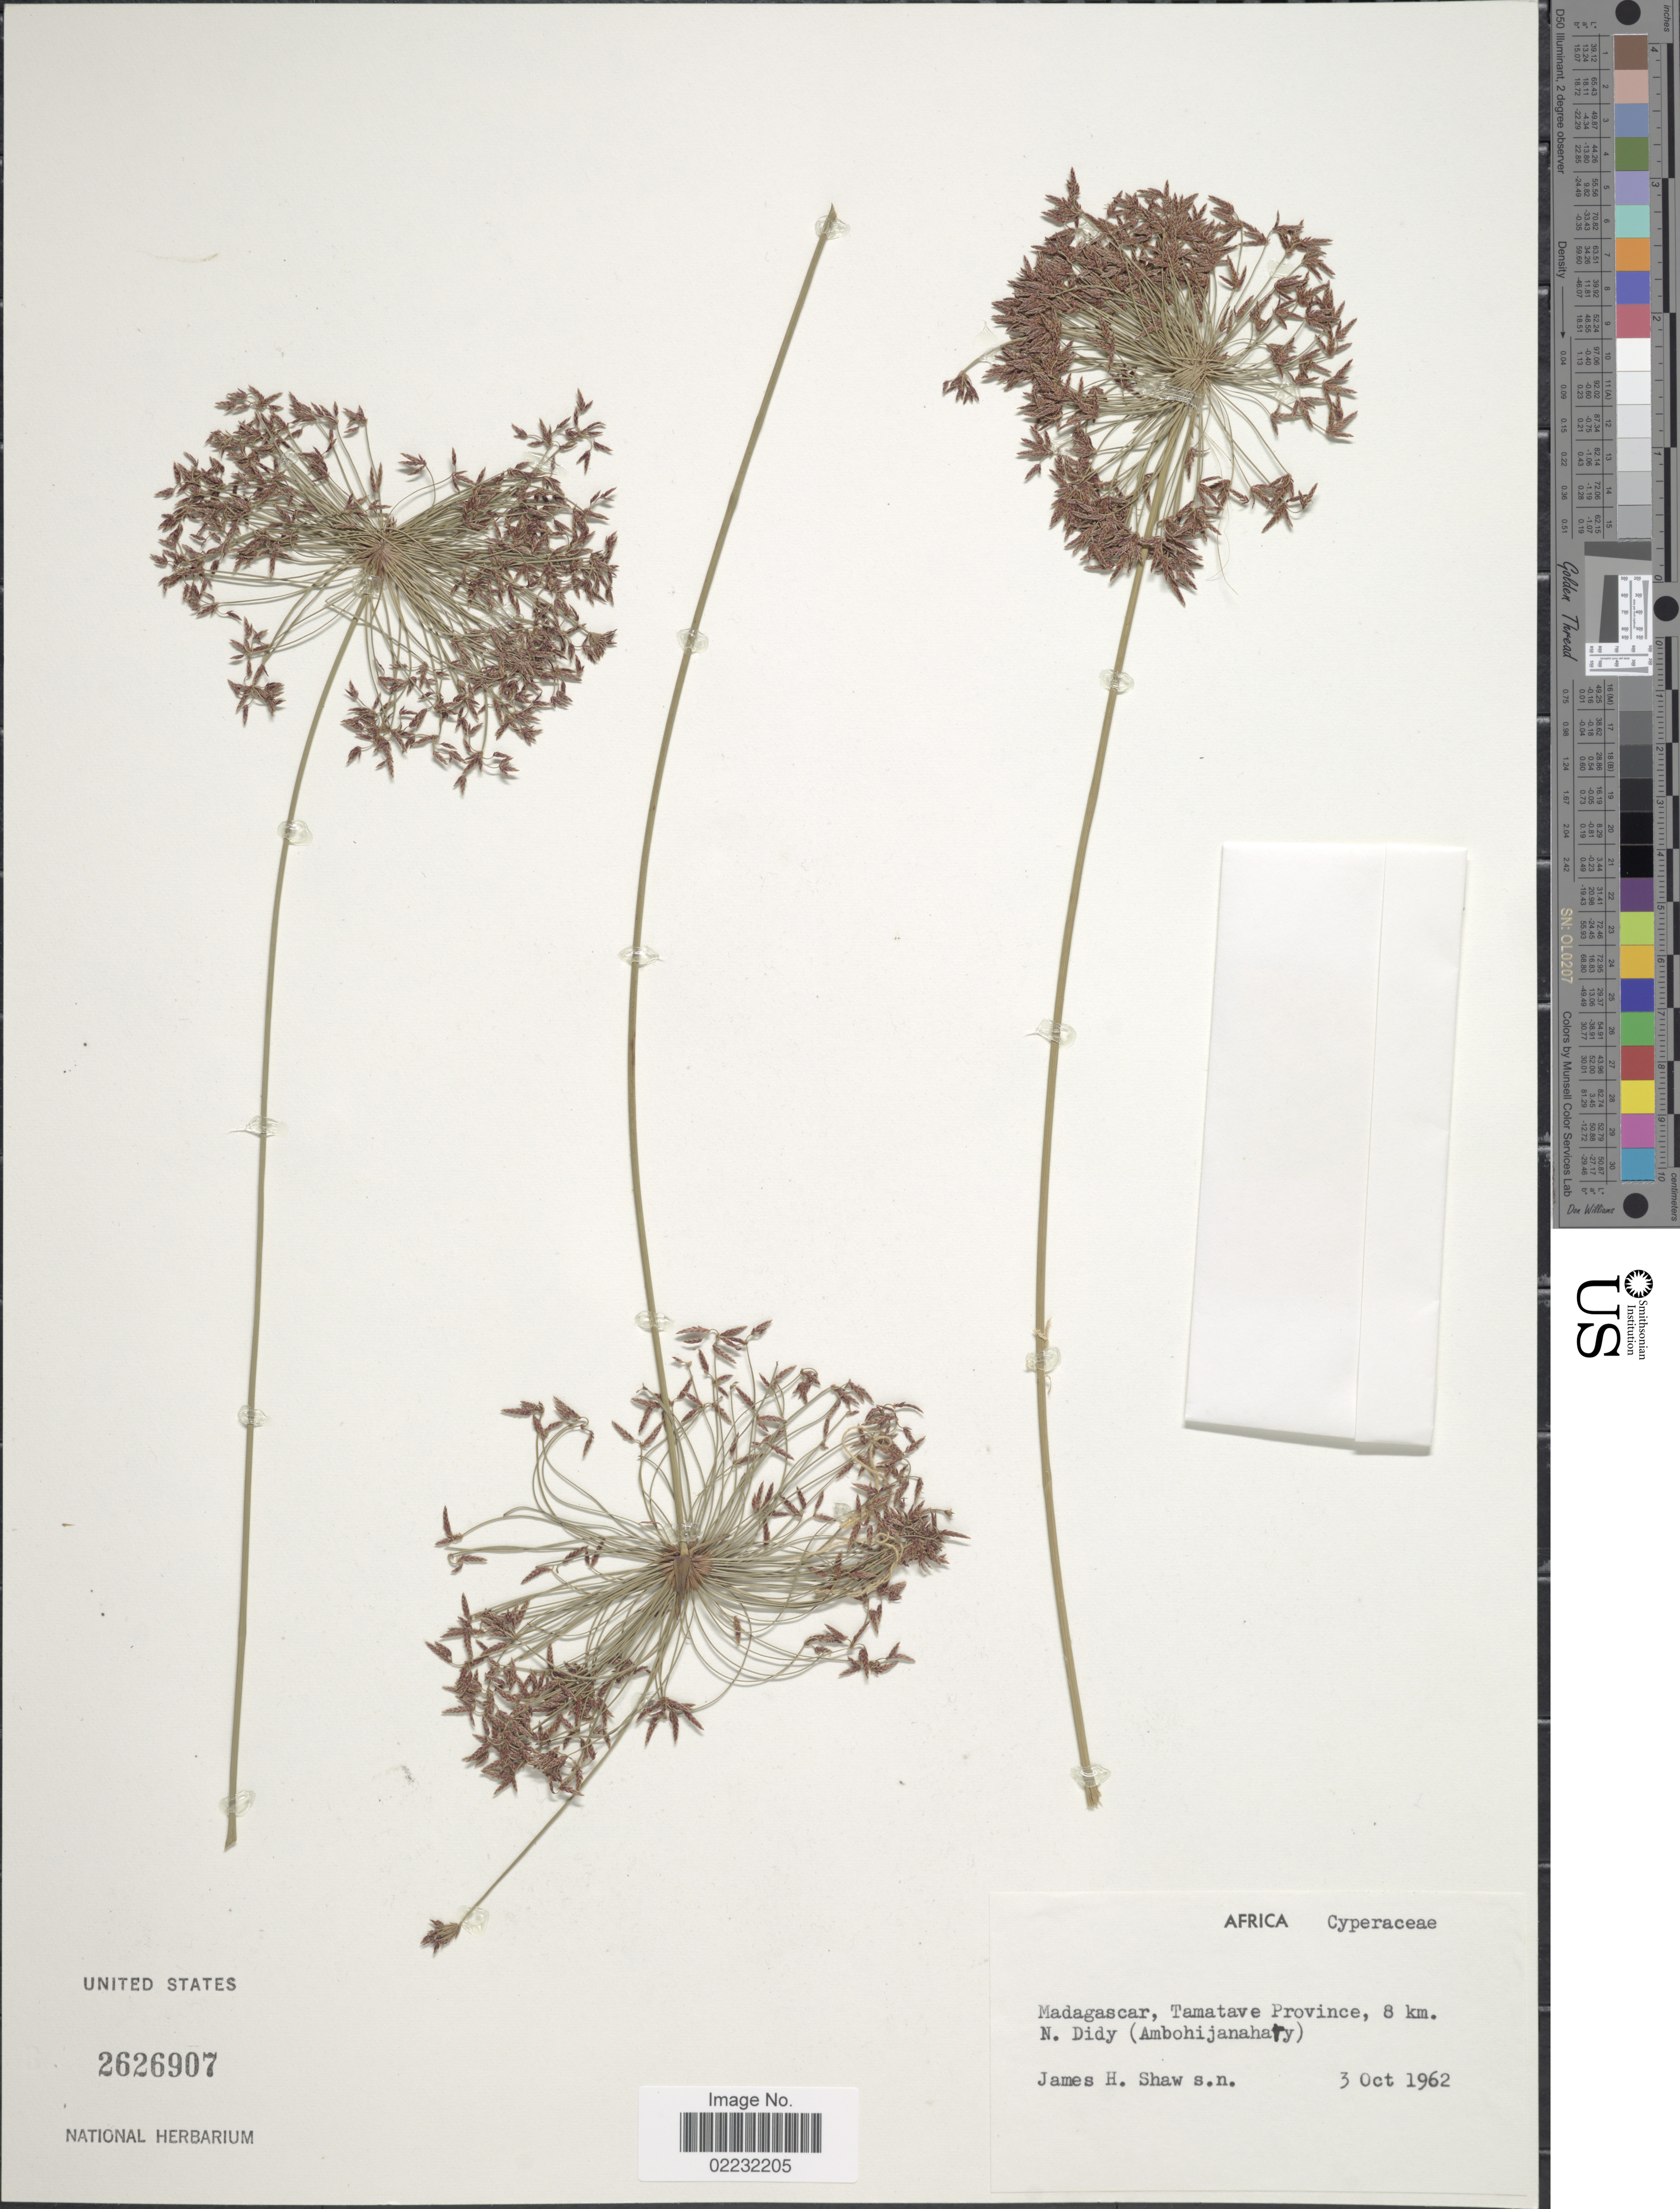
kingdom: Plantae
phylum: Tracheophyta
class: Liliopsida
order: Poales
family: Cyperaceae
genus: Cyperus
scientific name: Cyperus prolifer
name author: Lam.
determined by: Strong, Mark T., (BOT), Smithsonian Institution - National Museum of Natural History (UNITED STATES)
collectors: J. H. Shaw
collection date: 1962-10-03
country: Madagascar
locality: Tamatave Province, 8 km. N. Didy (Ambohijianary)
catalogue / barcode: US 2626907